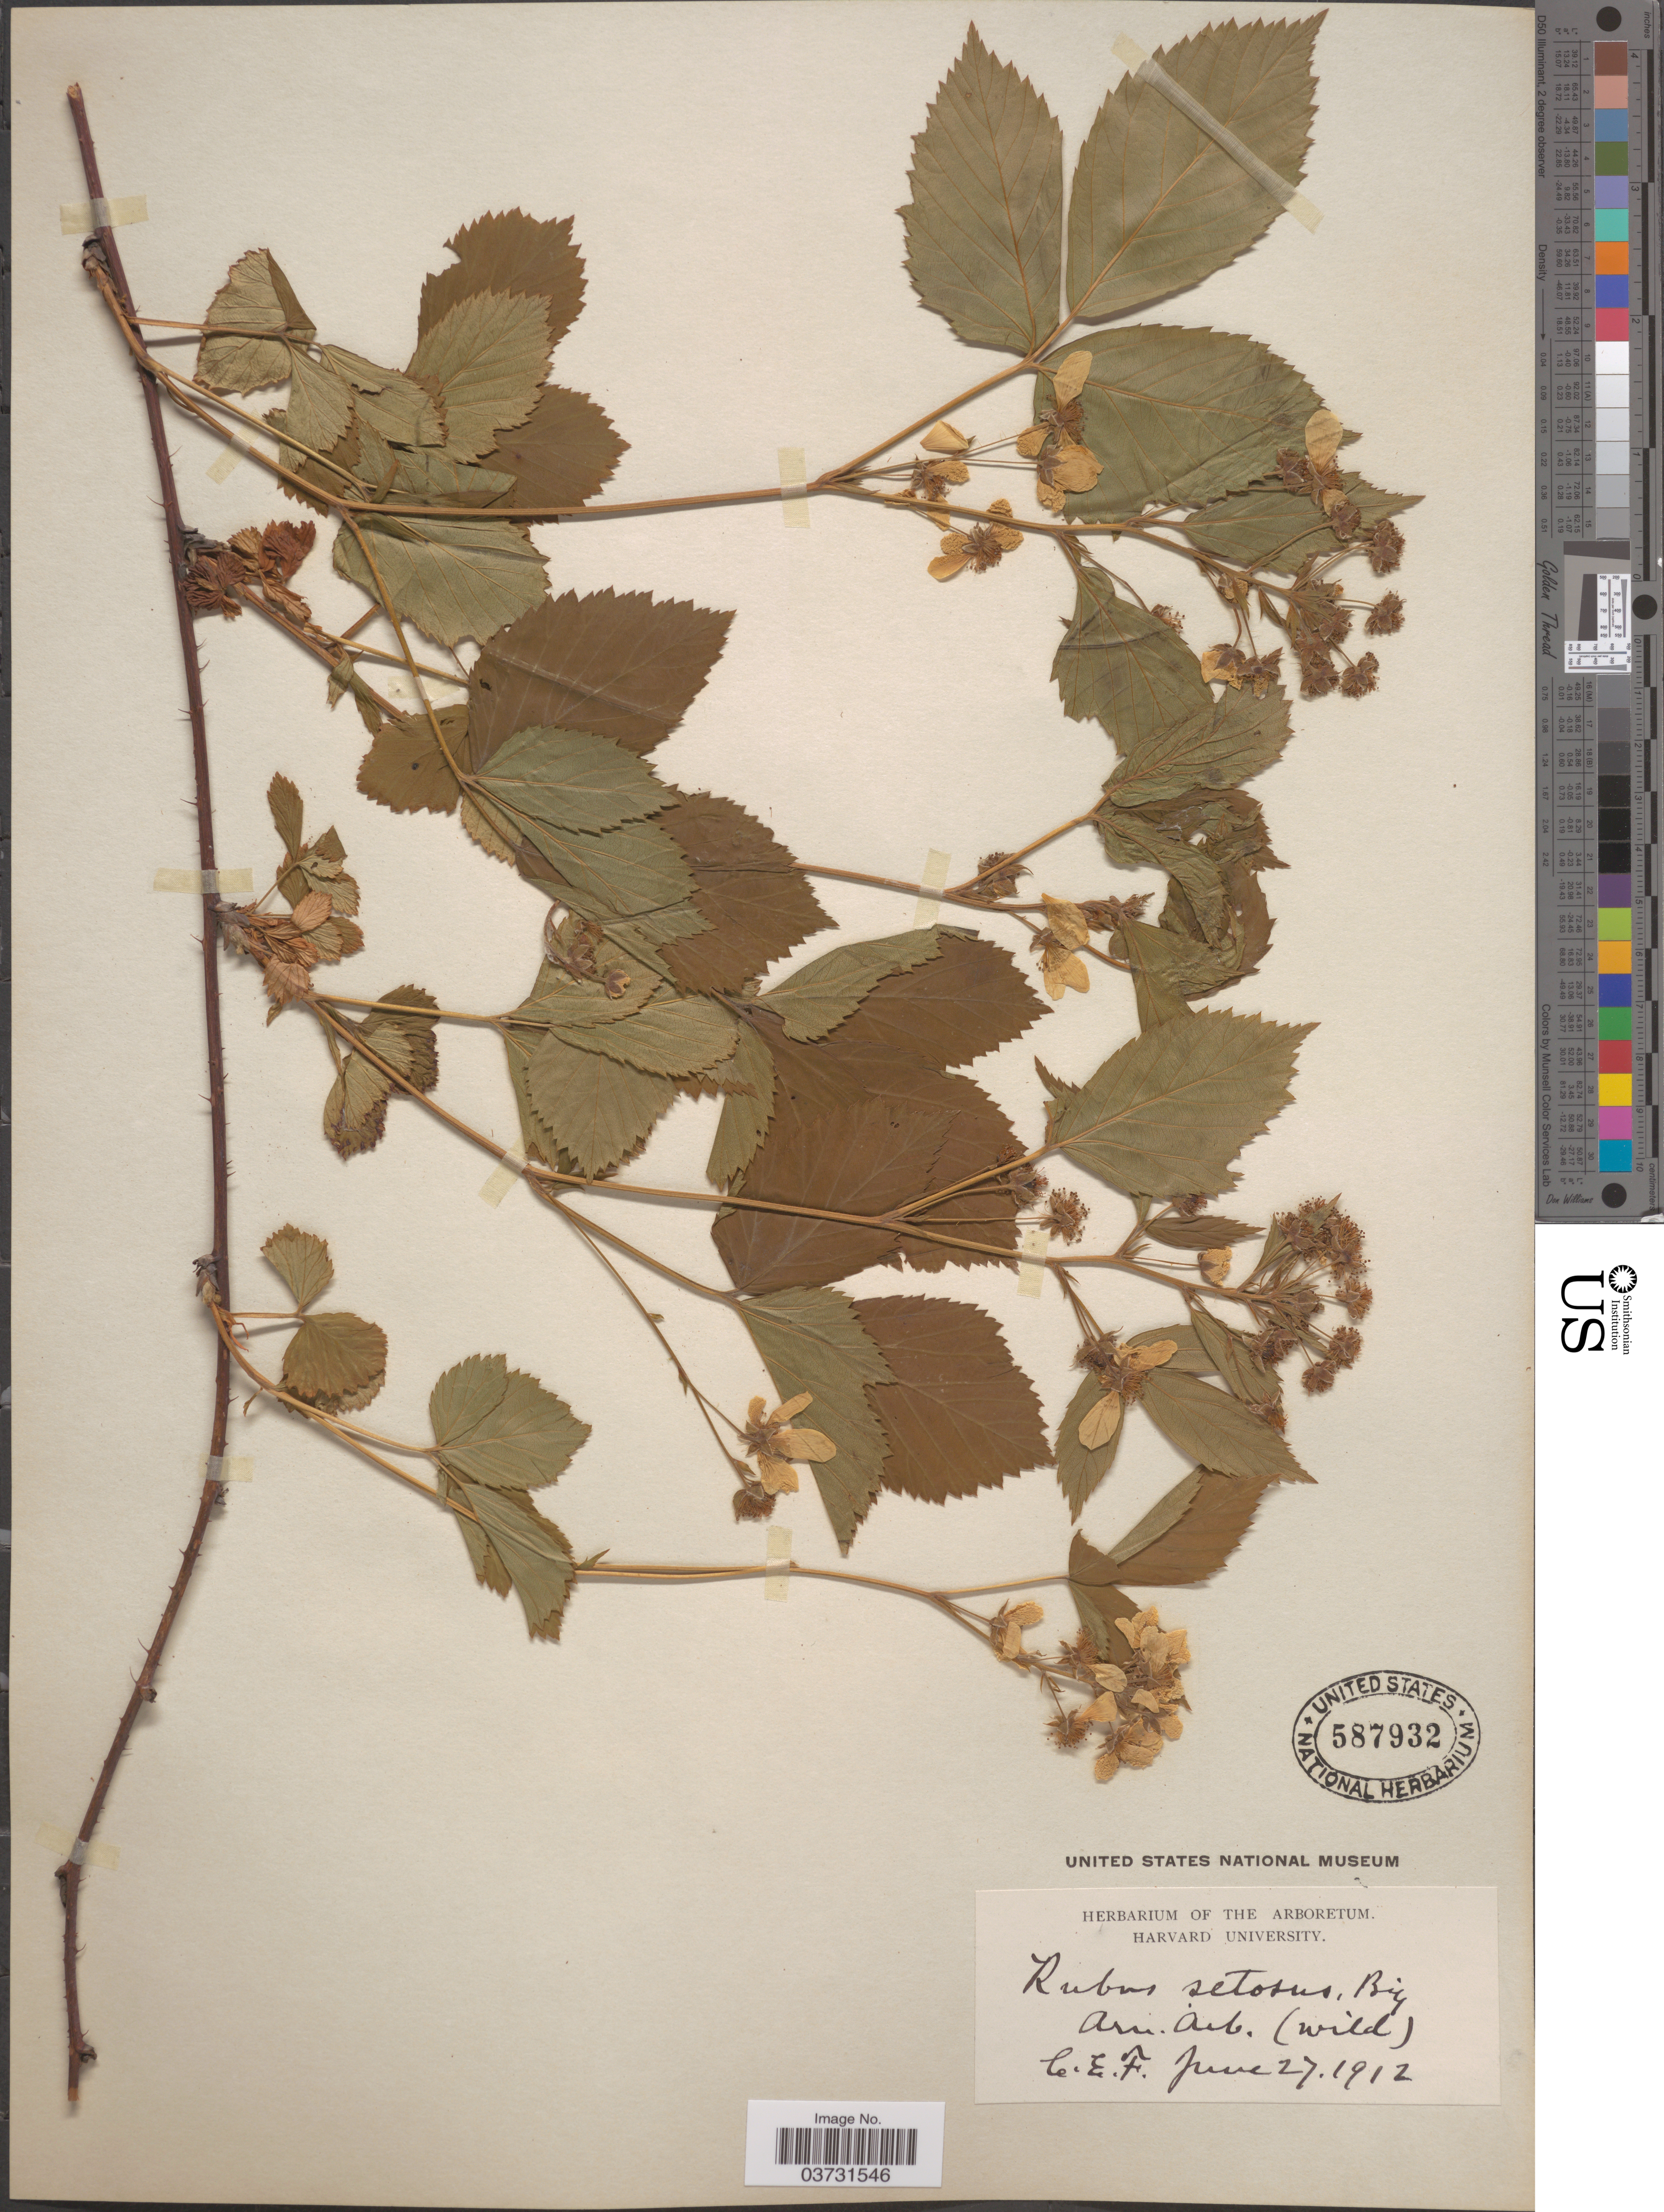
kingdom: Plantae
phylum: Tracheophyta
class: Magnoliopsida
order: Rosales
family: Rosaceae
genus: Rubus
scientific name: Rubus nigricans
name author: Rydb. in Britton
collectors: C. E. F.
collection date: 1912-06-27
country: United States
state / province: Massachusetts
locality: Arn. Arb. (wild).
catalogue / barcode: US 587932